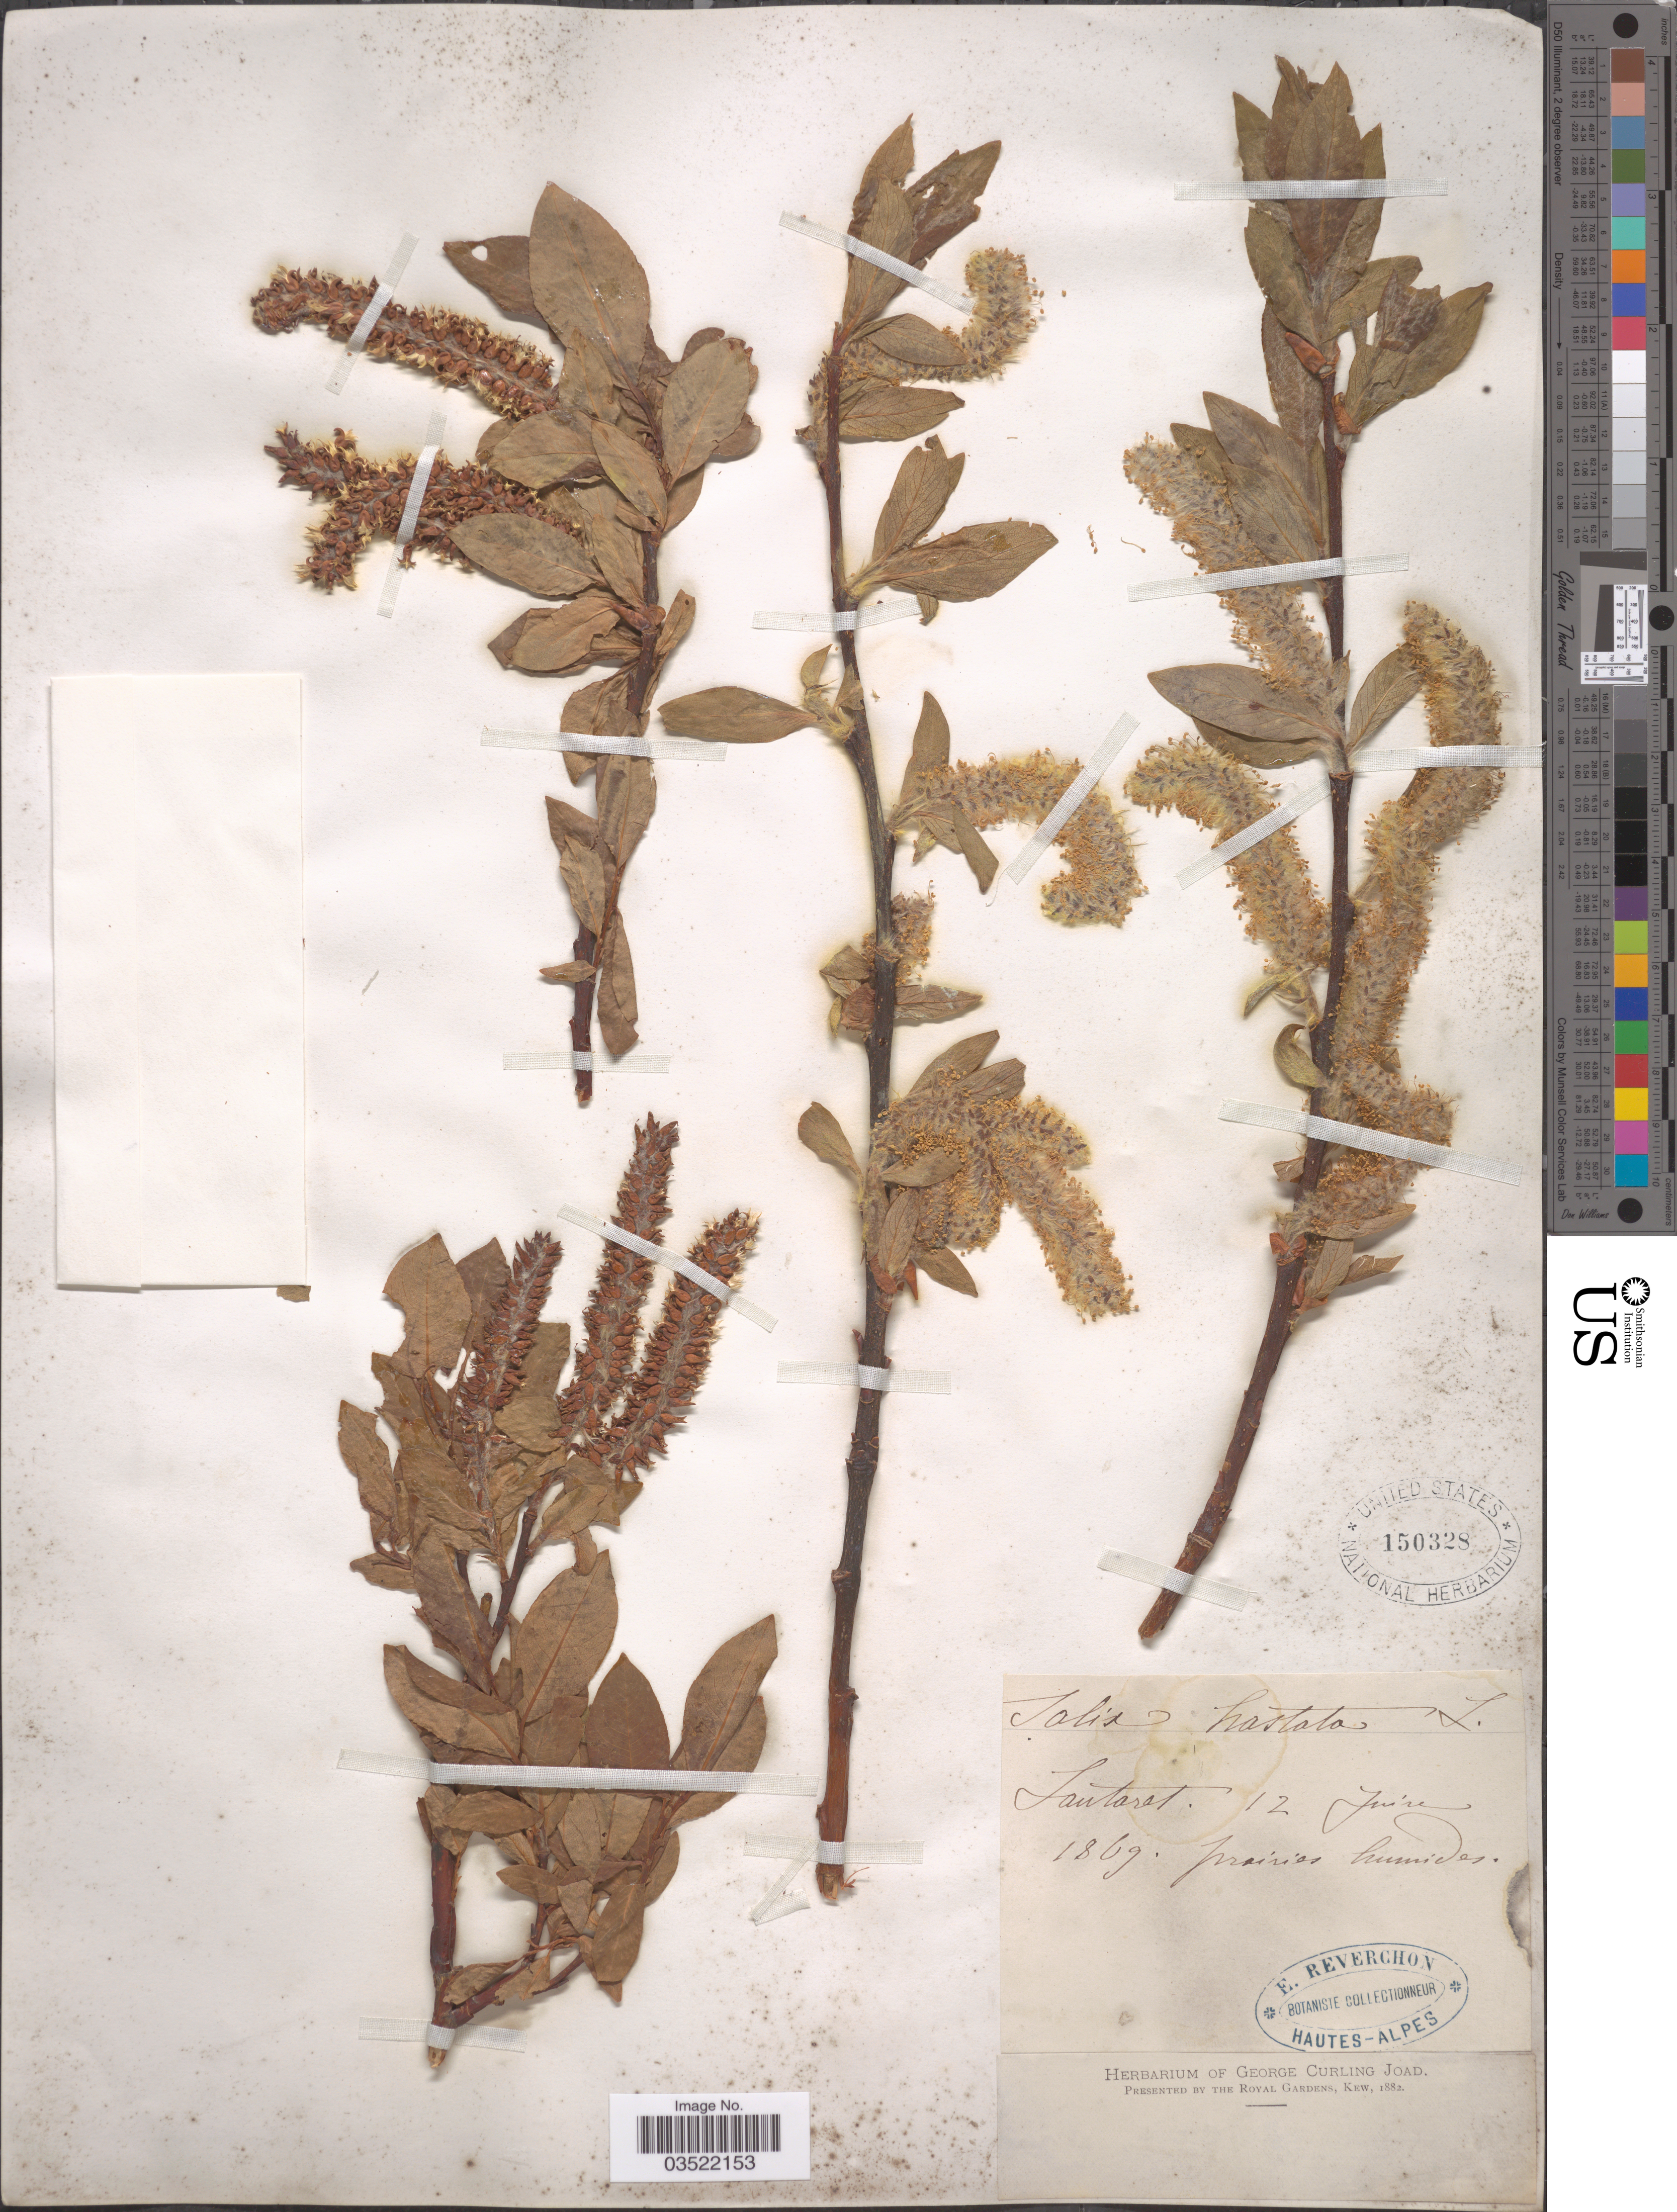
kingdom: Plantae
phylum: Tracheophyta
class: Magnoliopsida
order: Malpighiales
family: Salicaceae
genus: Salix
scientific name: Salix hastata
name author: L.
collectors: E. Reverchon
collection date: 1869-06-12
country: France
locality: Lautaret. Prairies humides.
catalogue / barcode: US 150328